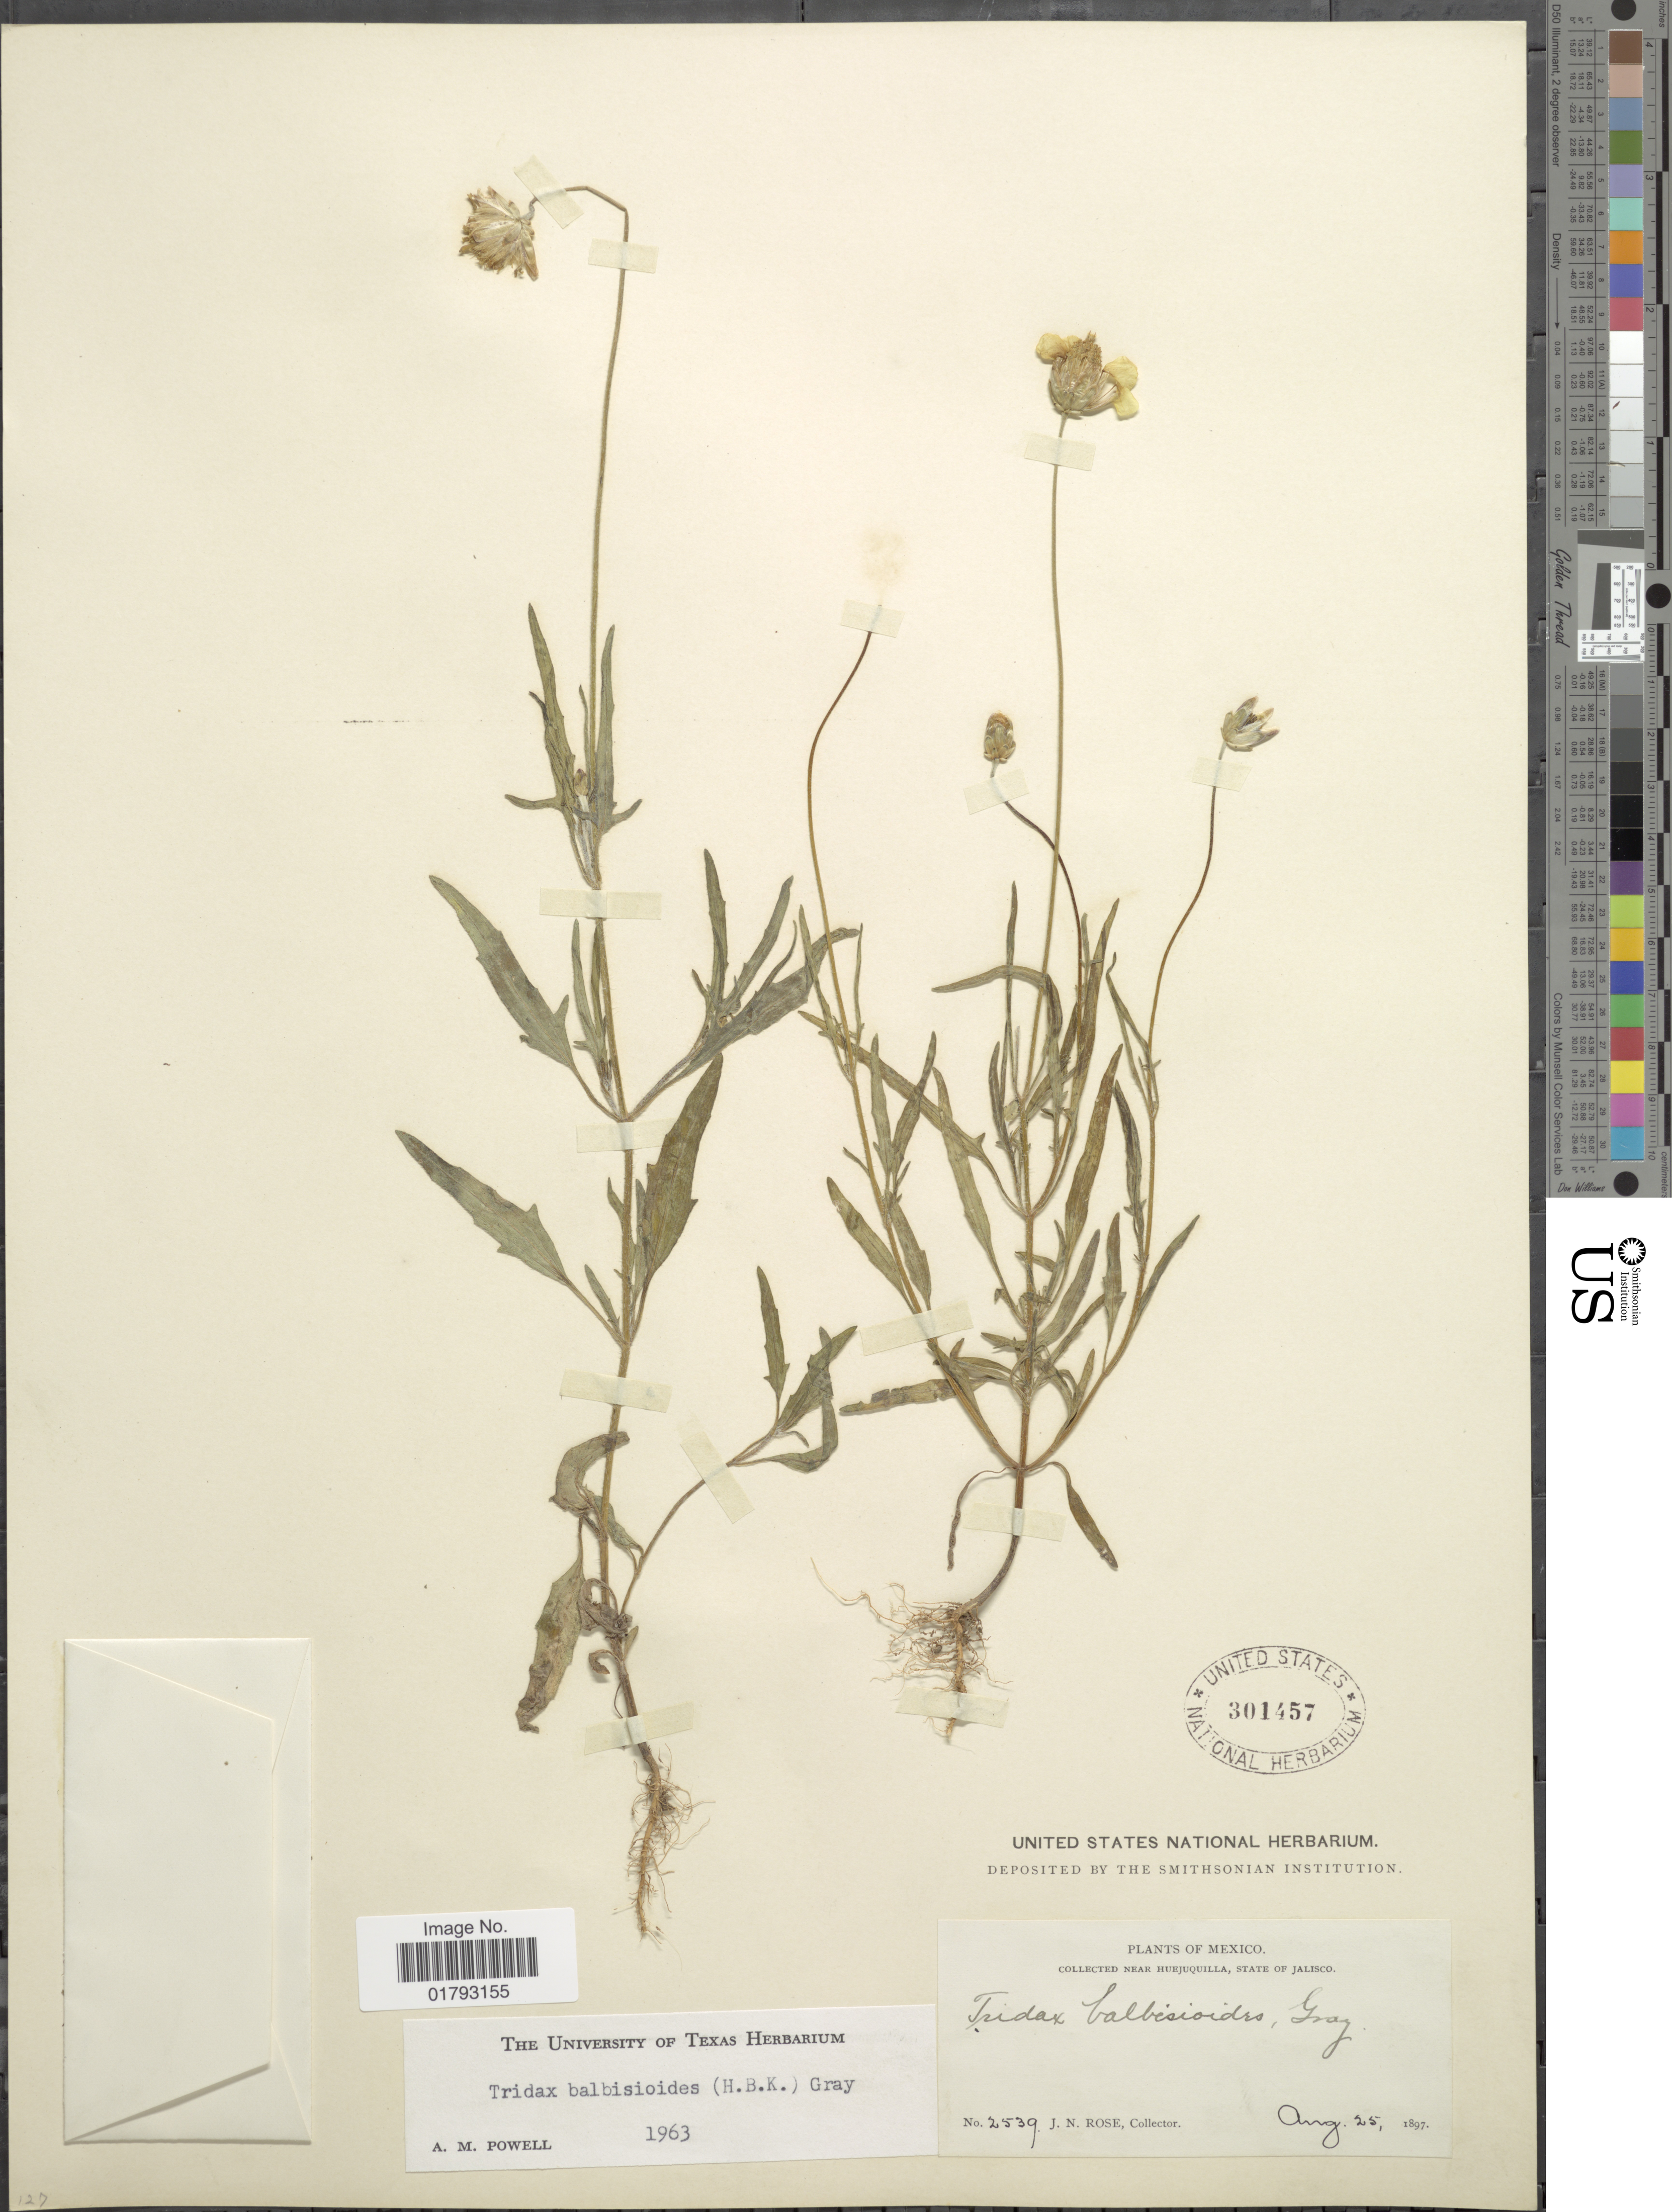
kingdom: Plantae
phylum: Tracheophyta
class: Magnoliopsida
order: Asterales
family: Asteraceae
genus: Tridax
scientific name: Tridax balbisioides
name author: (Kunth) A. Gray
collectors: J. N. Rose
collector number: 2539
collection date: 1897-08-25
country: Mexico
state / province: Jalisco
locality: State of Jalisco. Near Huejuquilla, State of Jalisco.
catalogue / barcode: US 301457